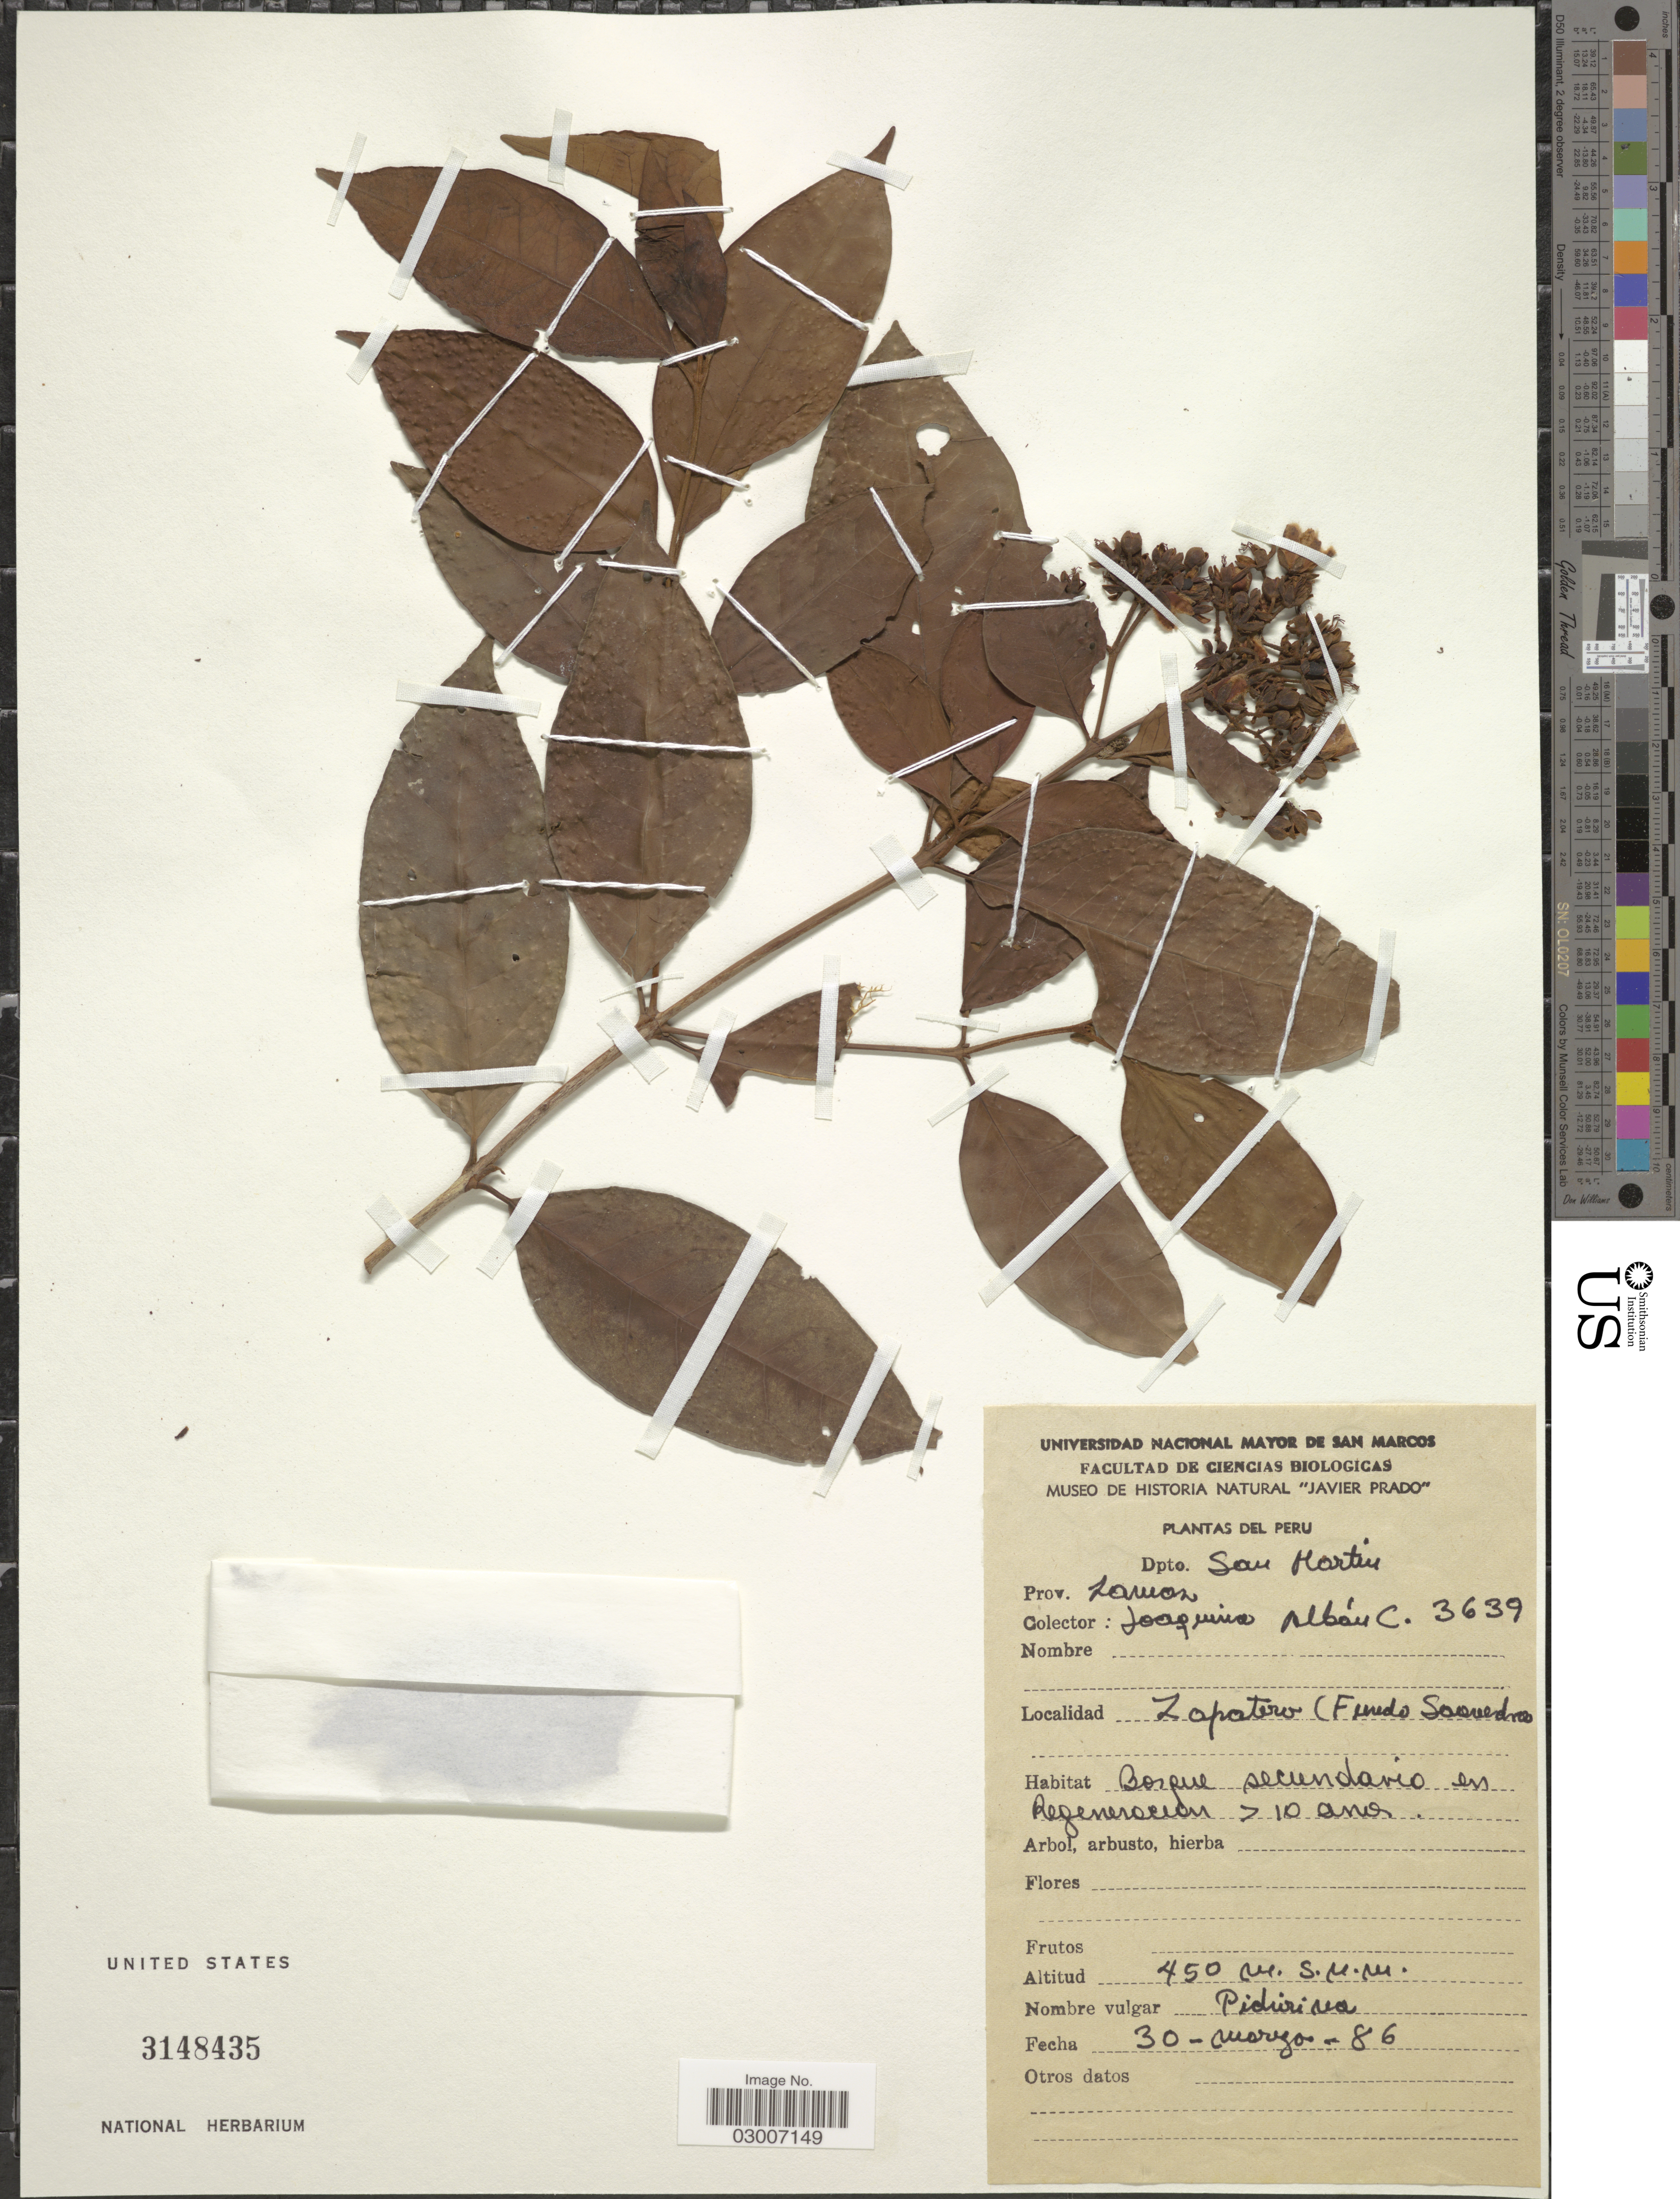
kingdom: Plantae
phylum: Tracheophyta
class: Magnoliopsida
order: Malpighiales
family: Hypericaceae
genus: Vismia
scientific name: Vismia sp.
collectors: J. Alban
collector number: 3639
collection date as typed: Transcribed d/m/y: 30/3/86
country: Peru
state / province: San Martín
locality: Dpto. San Martin. Prov. Lamas. Zapatero (Fundo Saavedra).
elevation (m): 450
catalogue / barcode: US 3148435